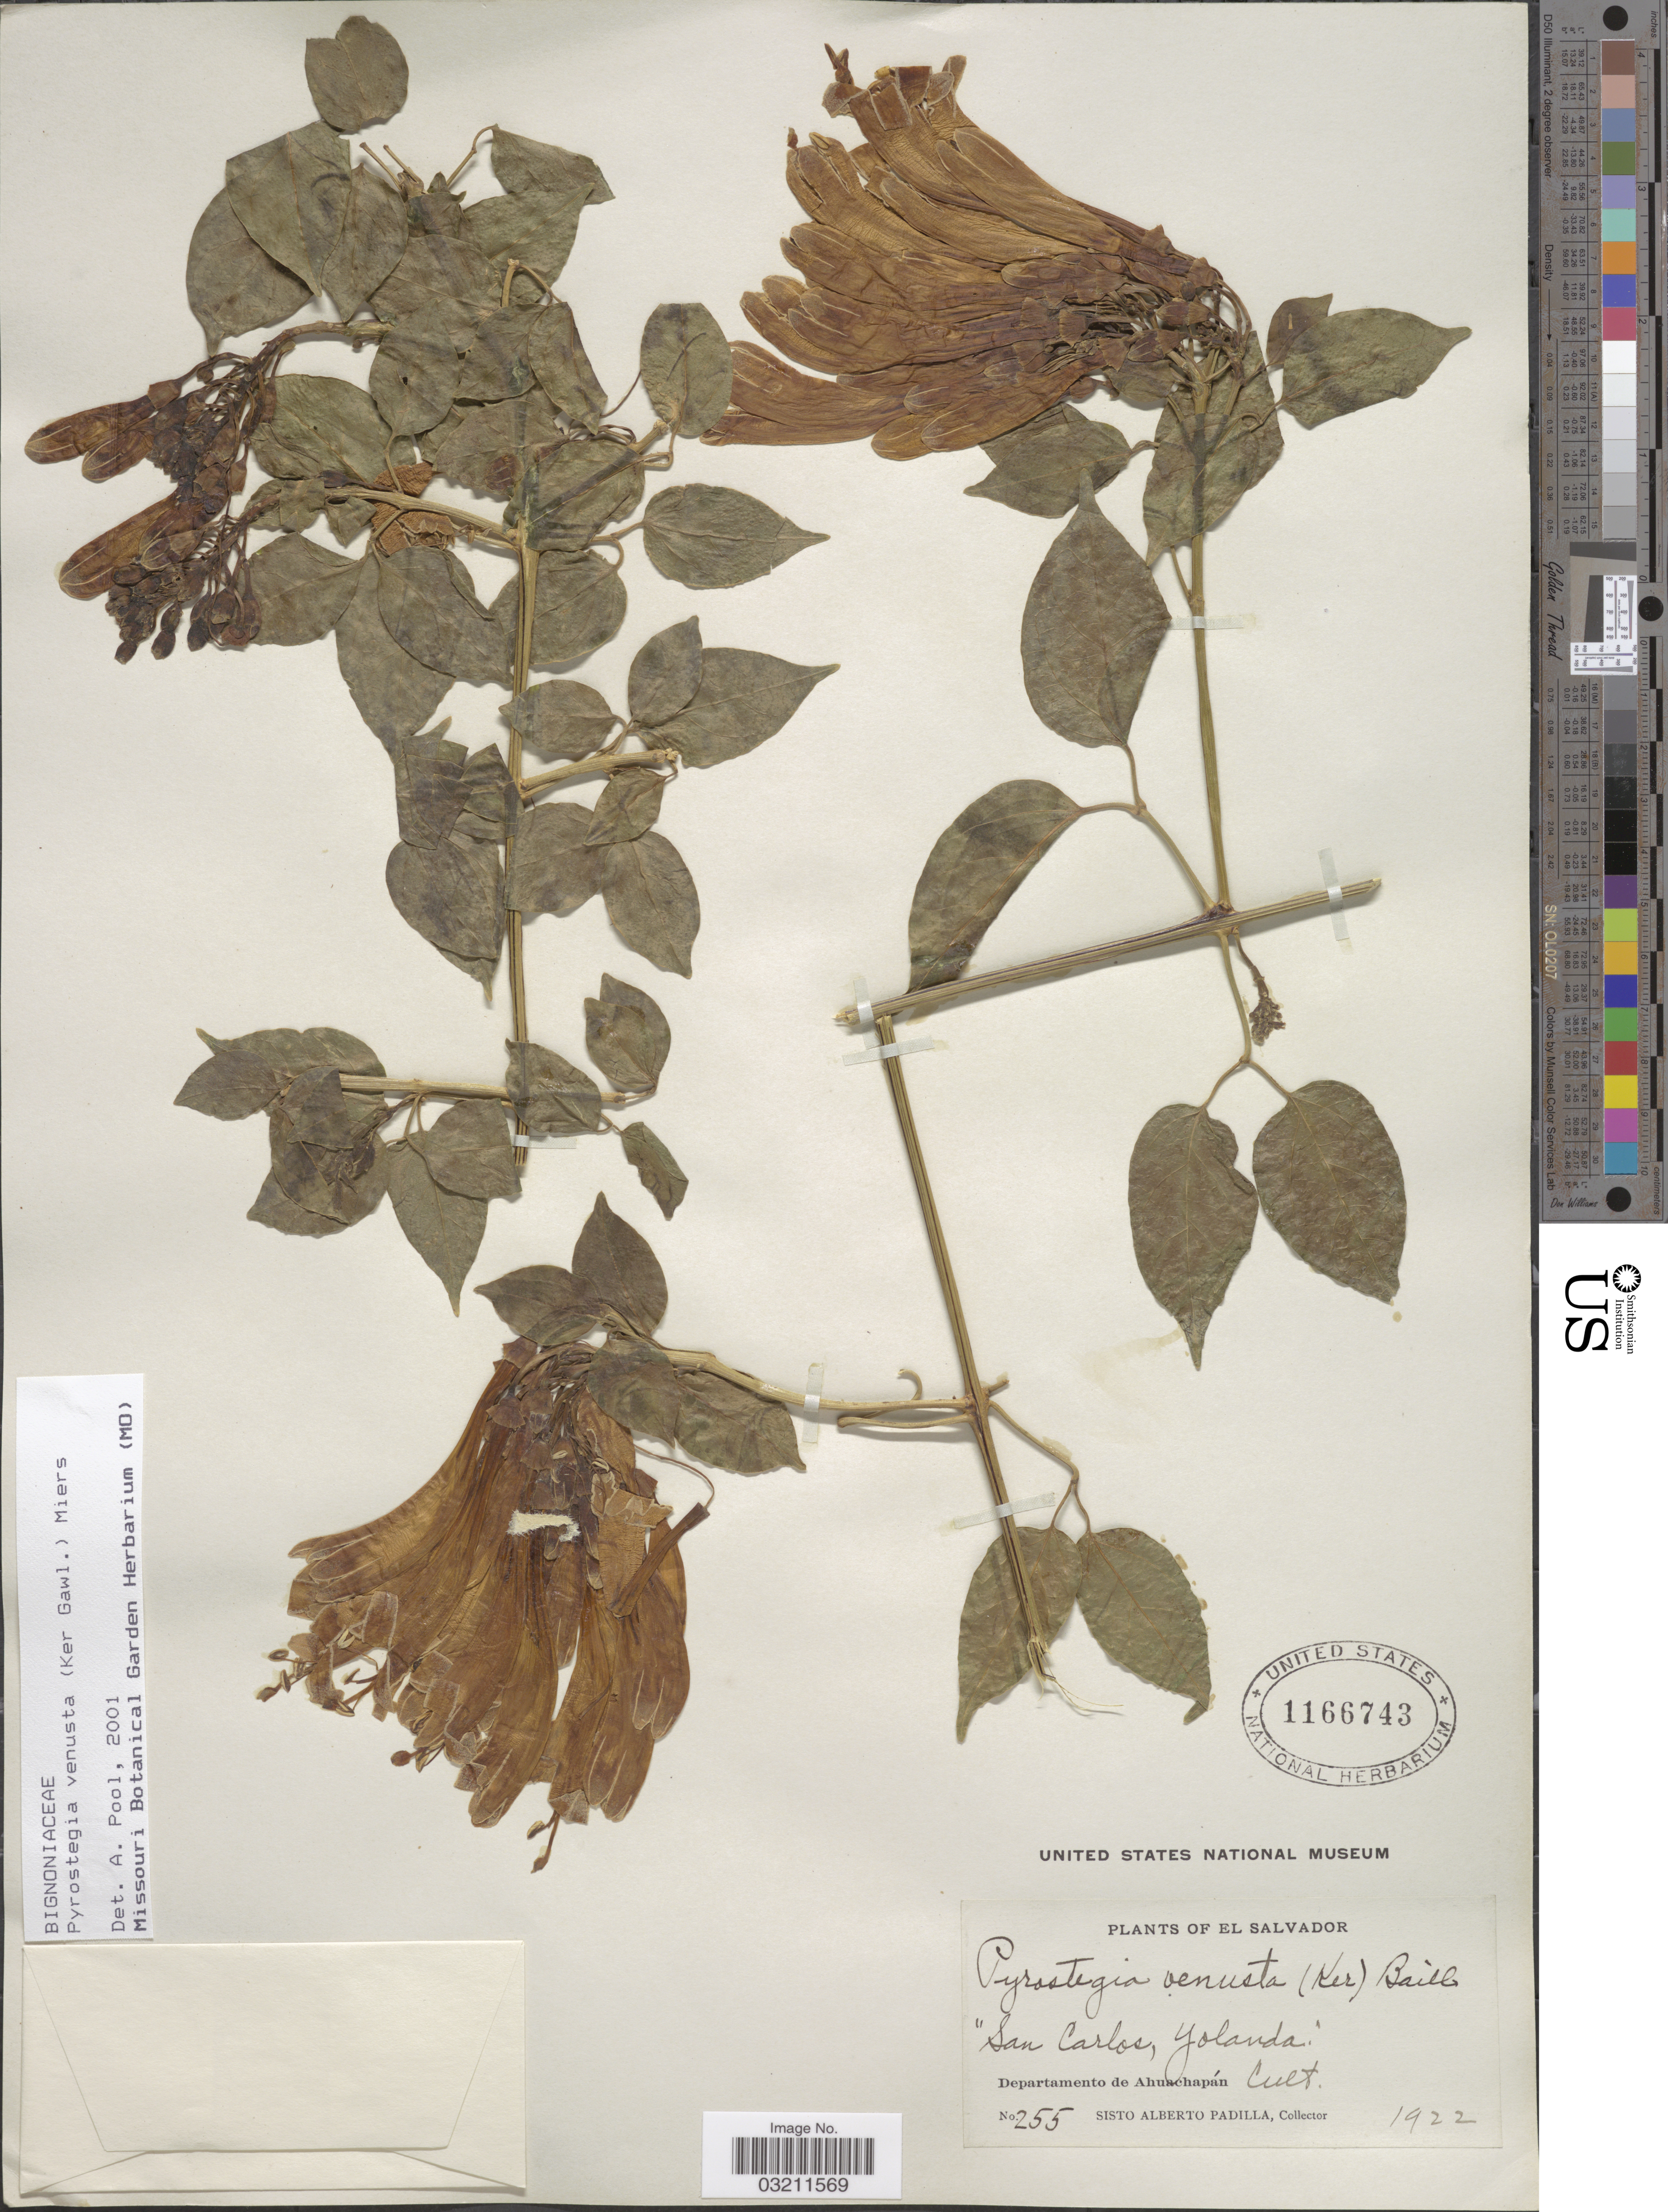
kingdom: Plantae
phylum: Tracheophyta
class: Magnoliopsida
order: Lamiales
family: Bignoniaceae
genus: Pyrostegia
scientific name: Pyrostegia venusta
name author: (Ker Gawl.) Miers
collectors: S. A. Padilla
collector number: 255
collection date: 1922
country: El Salvador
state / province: Ahuachapan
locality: San Carlos, Yolanda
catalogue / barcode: US 1166743